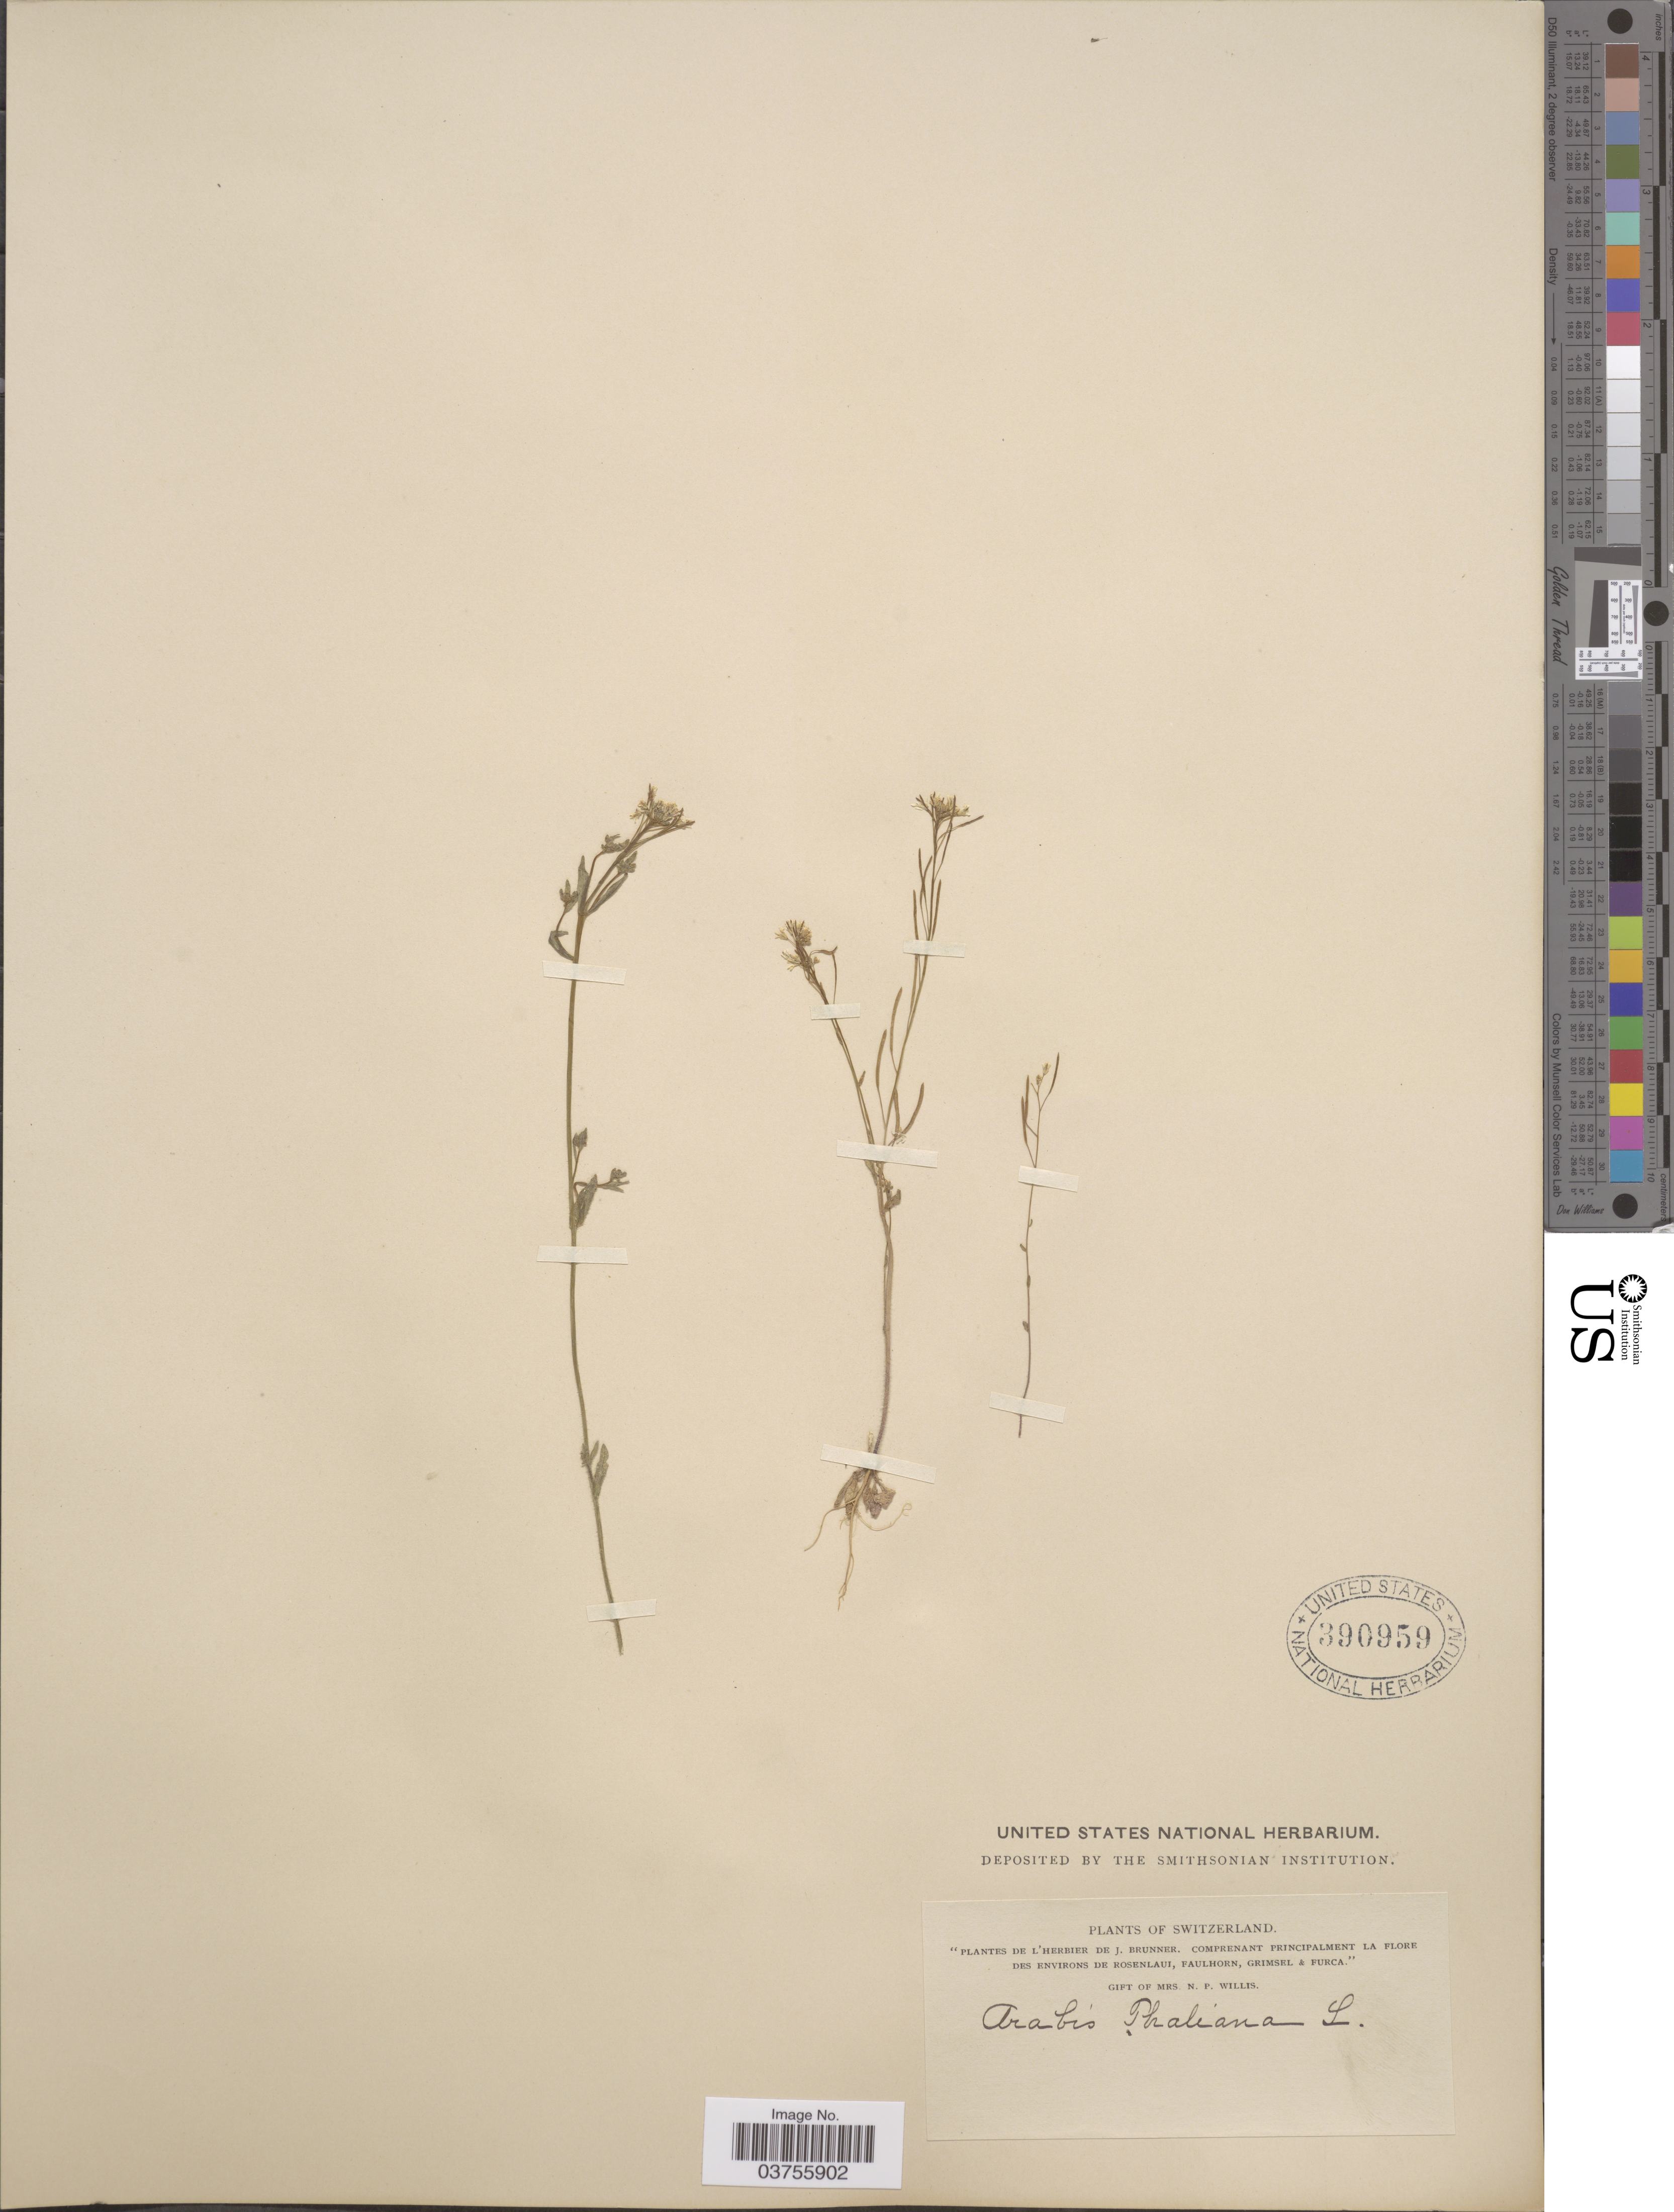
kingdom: Plantae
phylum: Tracheophyta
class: Magnoliopsida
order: Brassicales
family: Brassicaceae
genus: Arabidopsis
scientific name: Arabidopsis thaliana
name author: (L.) Heynh.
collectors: ex herb. J. Brunner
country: Switzerland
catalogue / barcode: US 390959